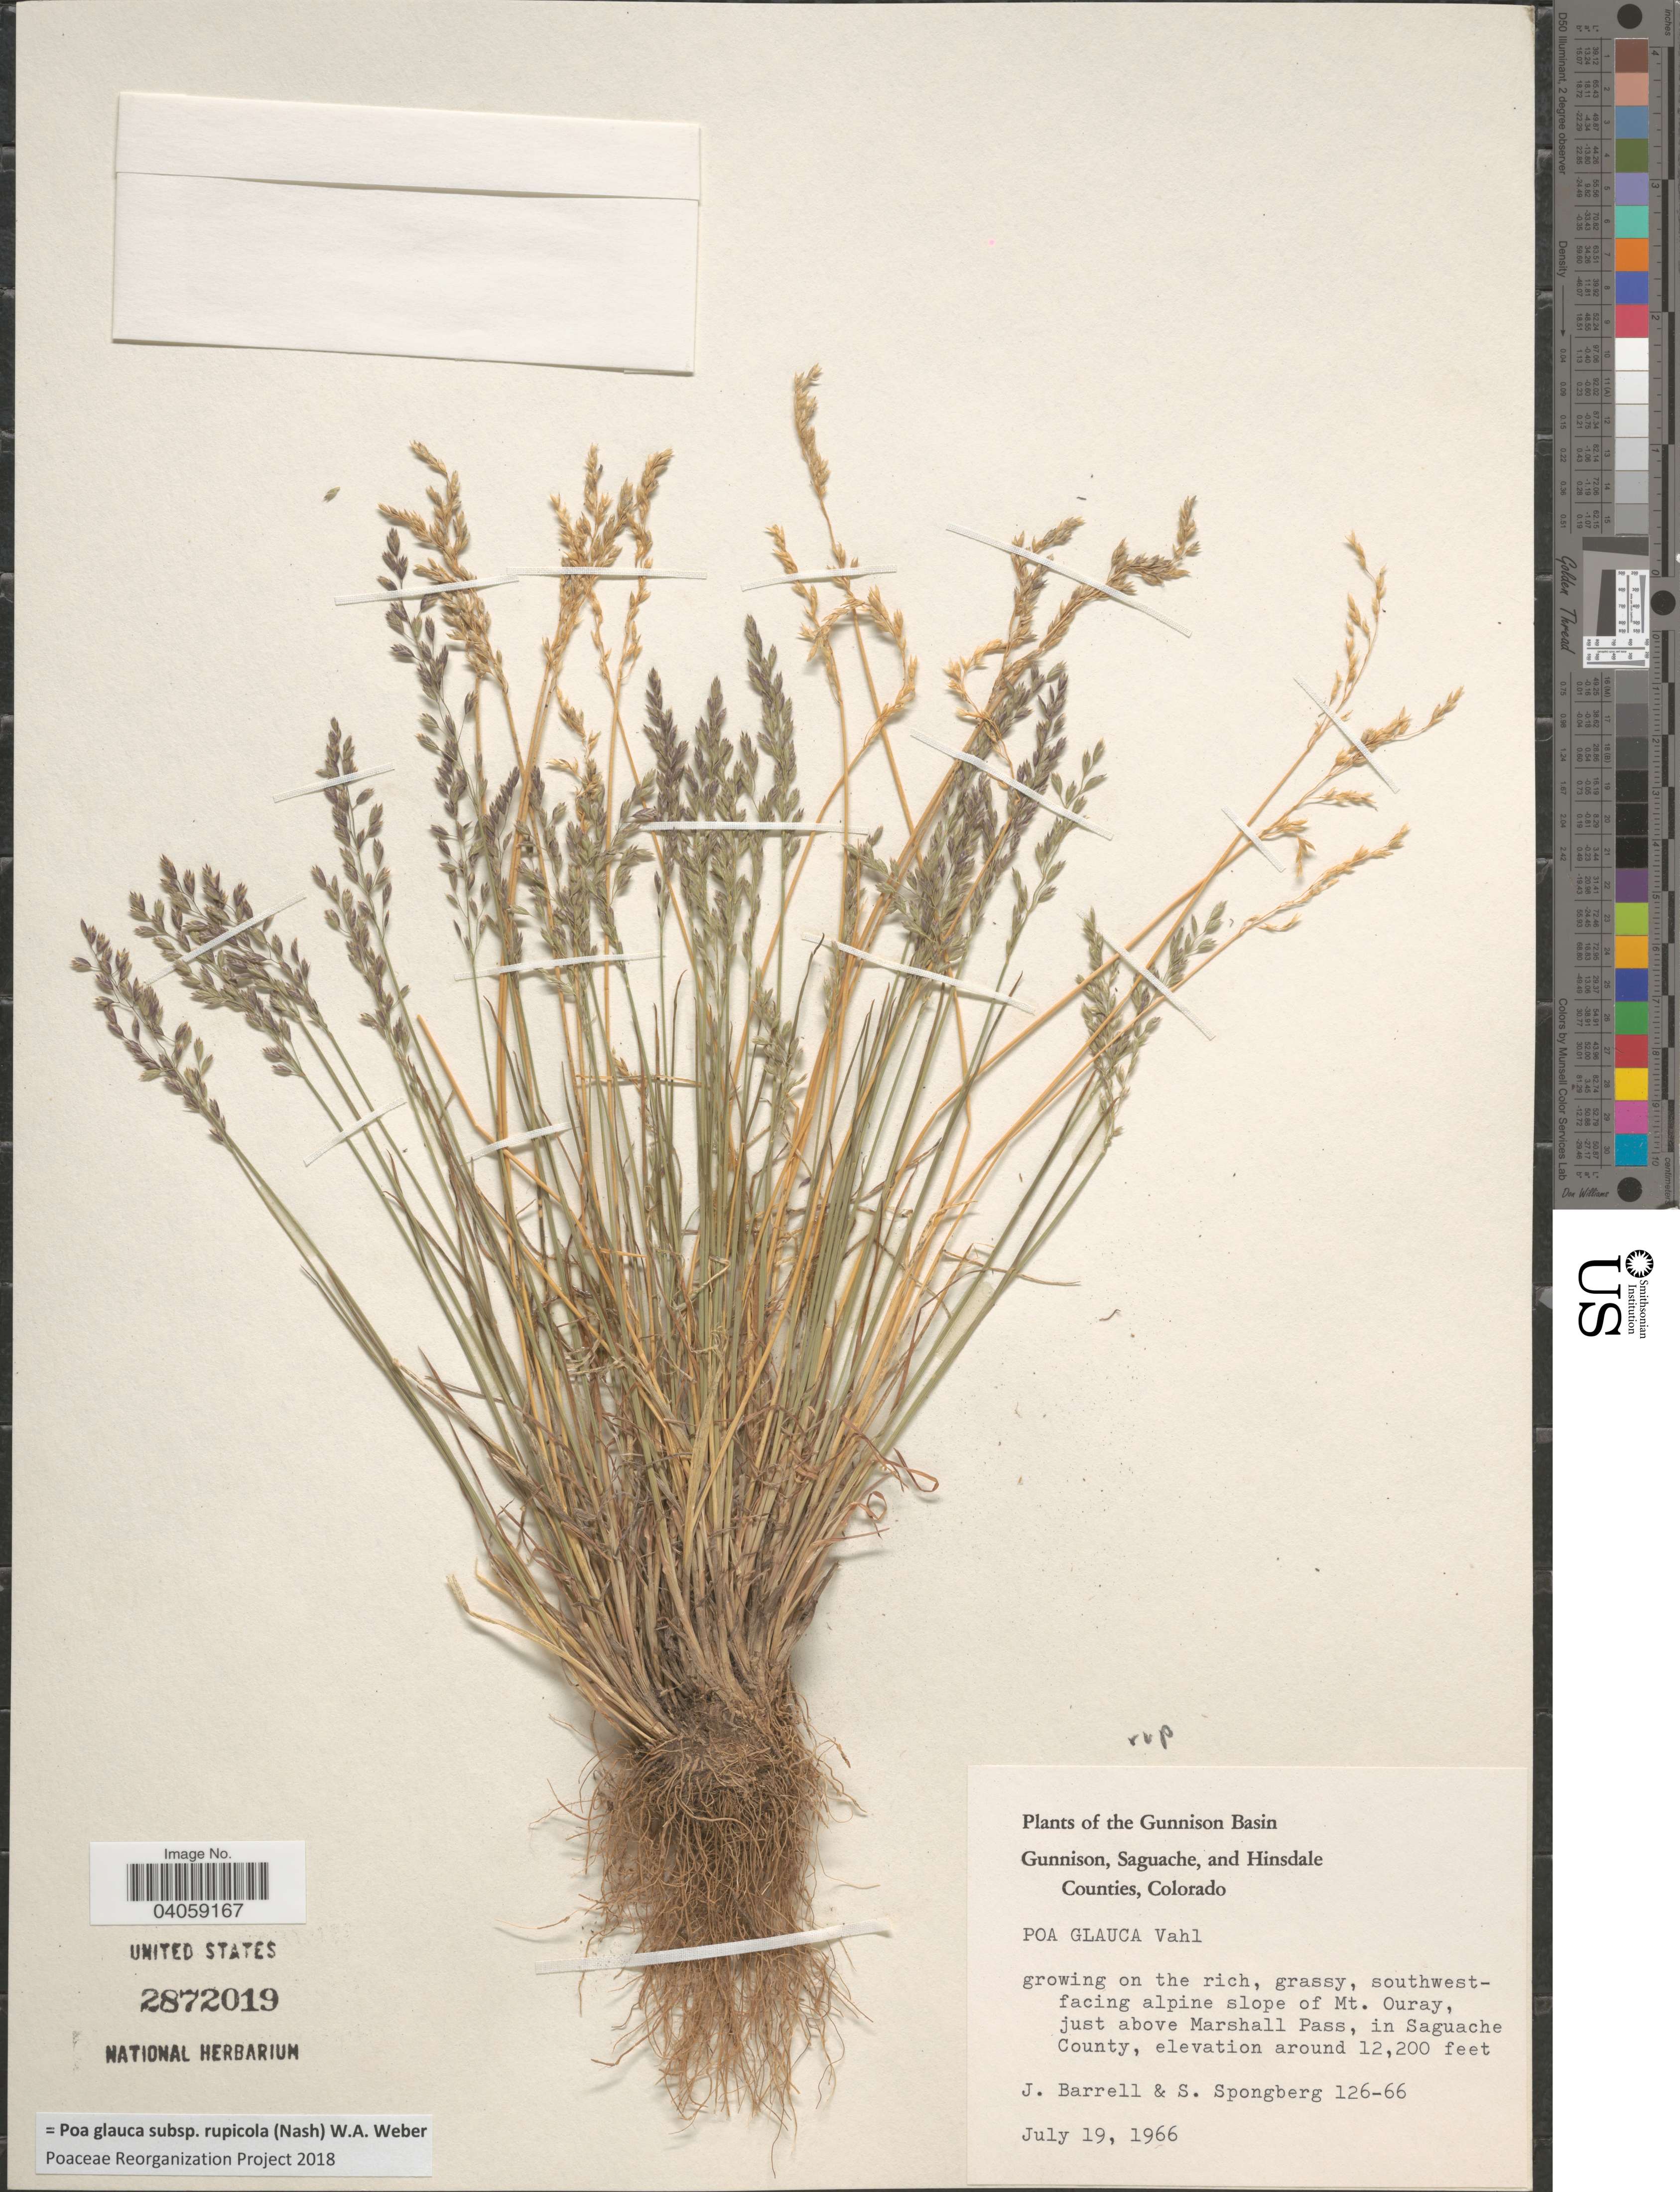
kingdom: Plantae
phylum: Tracheophyta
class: Liliopsida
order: Poales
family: Poaceae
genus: Poa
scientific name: Poa glauca subsp. rupicola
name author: (Nash) W.A. Weber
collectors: J. Barrell & S. A.Spongberg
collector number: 126-66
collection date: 1966-07-19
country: United States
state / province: Colorado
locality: Gunnison Basin. On the rich, grassy, southwest-facing alpine slope of Mt. Ouray, just above Marshall Pass, in Saguache County.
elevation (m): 3719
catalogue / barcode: US 2872019